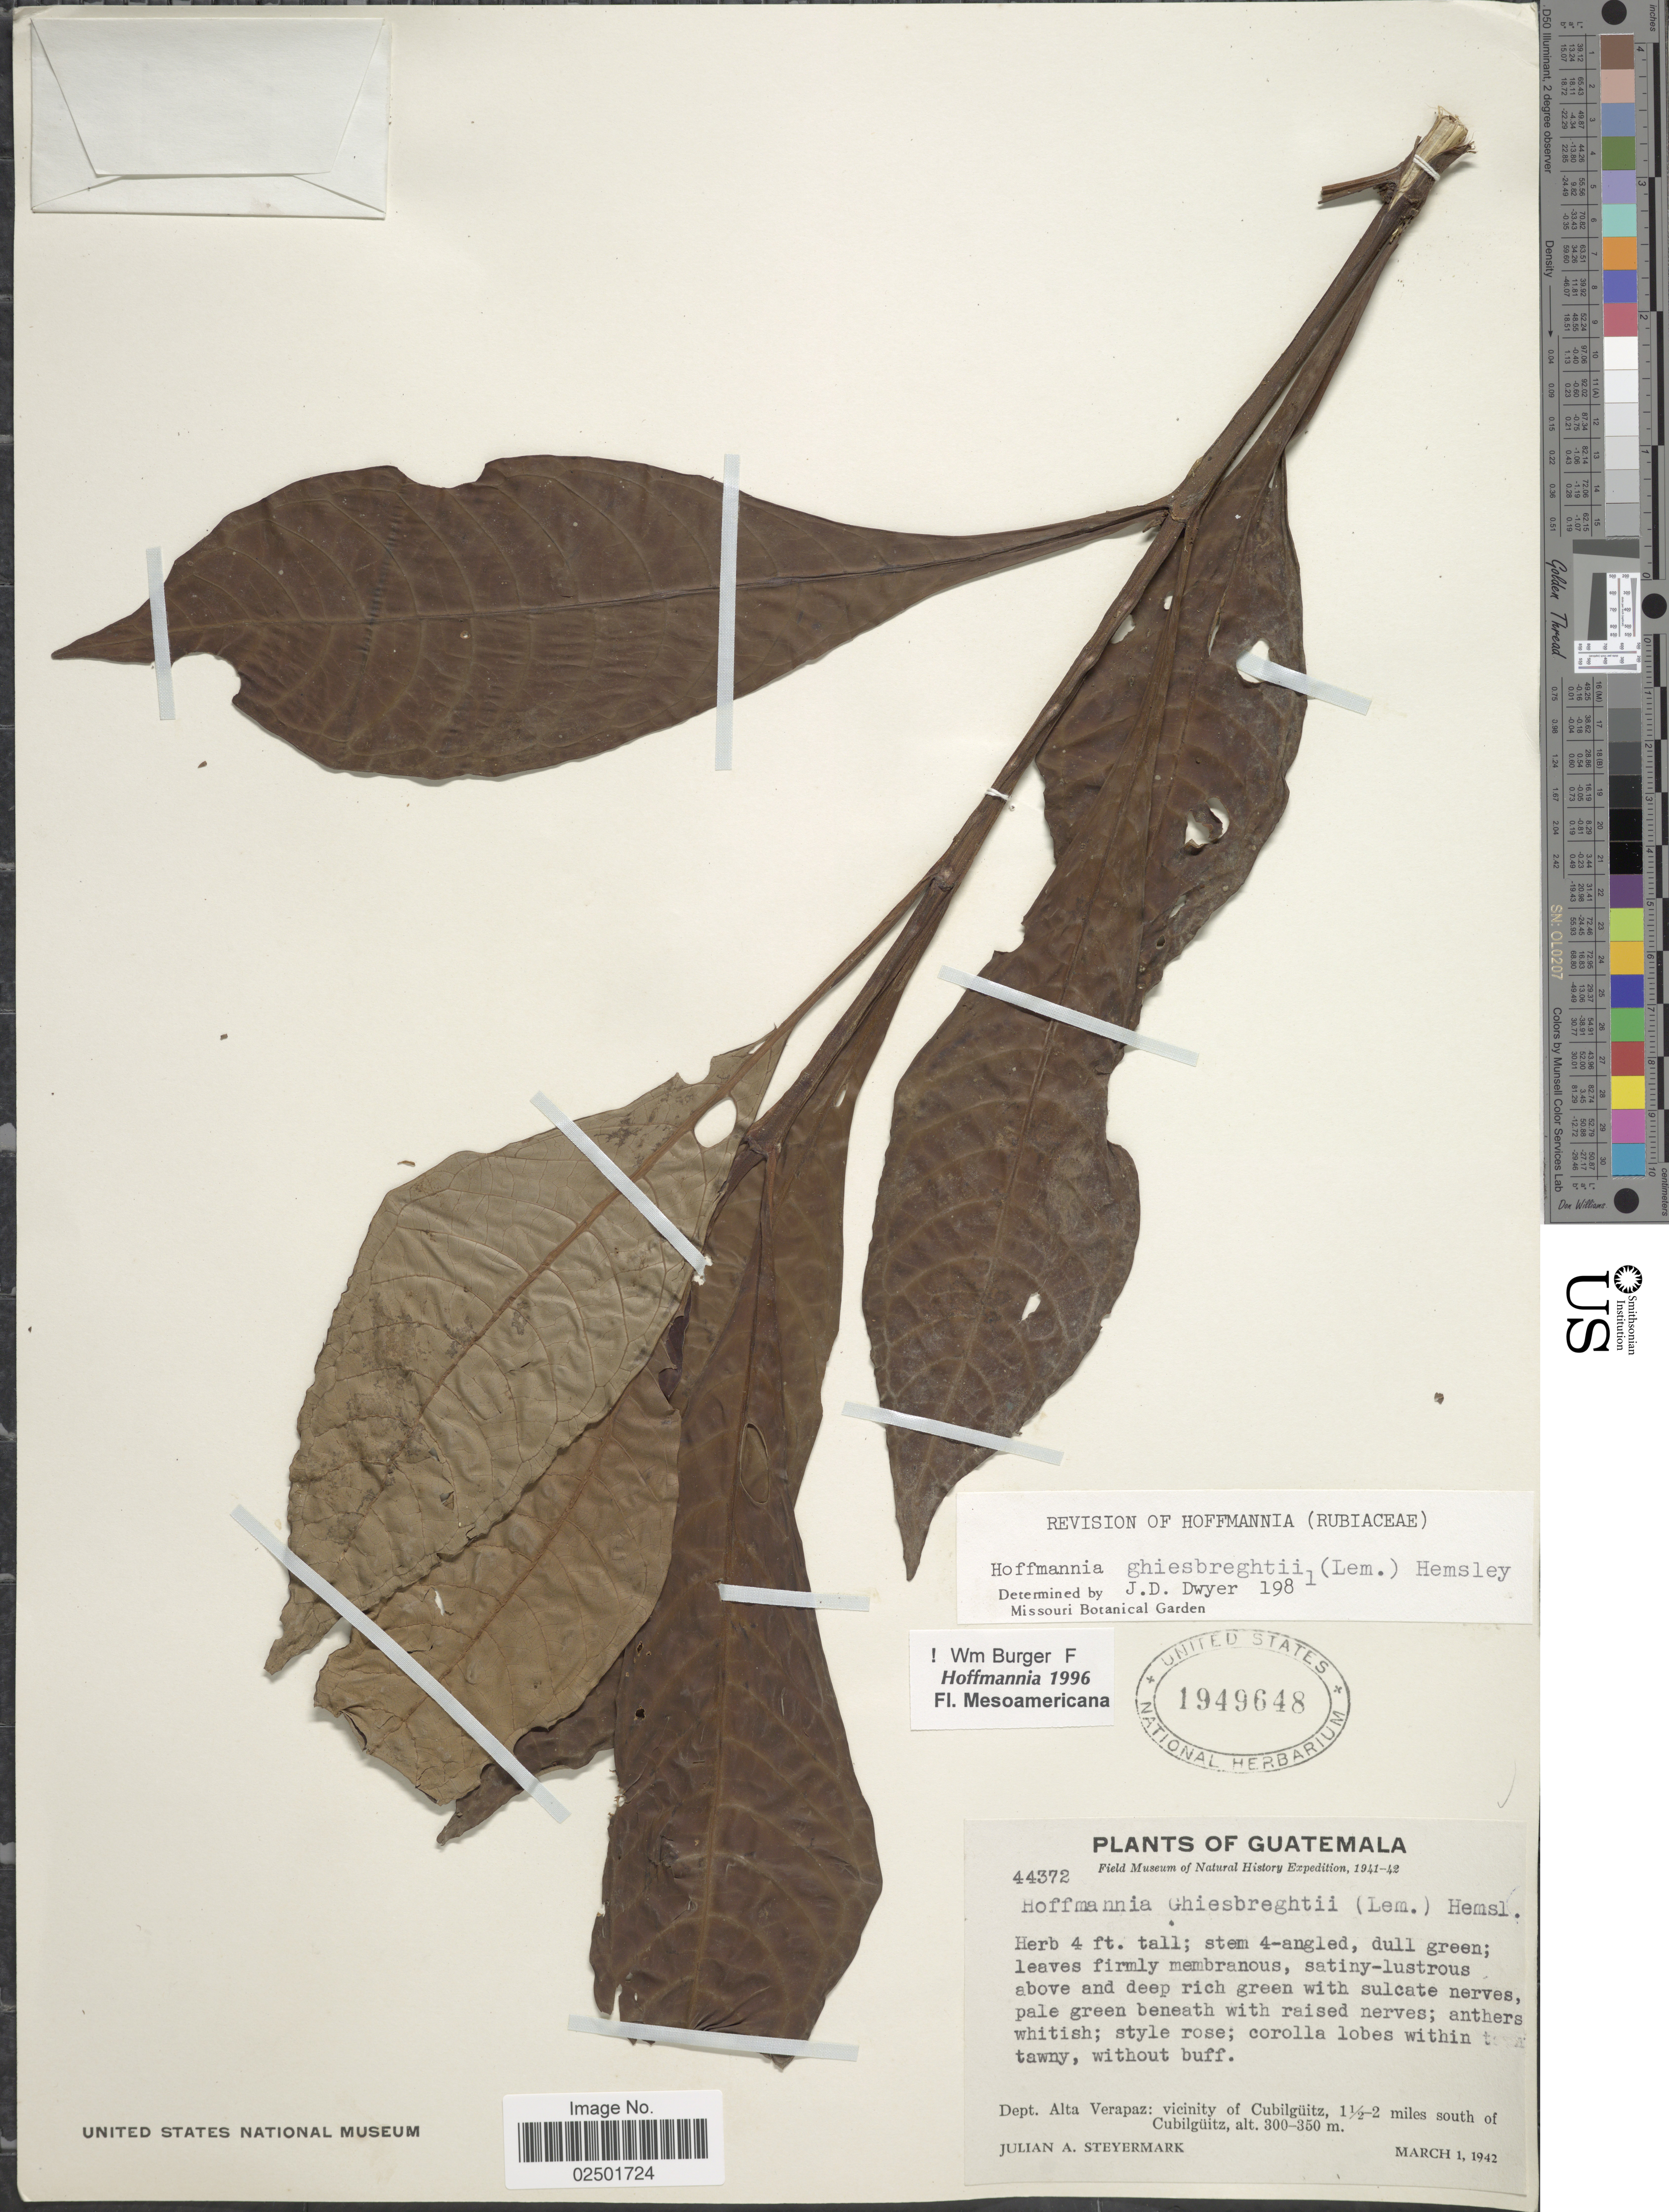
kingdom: Plantae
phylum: Tracheophyta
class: Magnoliopsida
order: Gentianales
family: Rubiaceae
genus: Hoffmannia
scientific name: Hoffmannia ghiesbreghtii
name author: (Lem.) Hemsl.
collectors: J. Steyermark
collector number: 44372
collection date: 1942-03-01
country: Guatemala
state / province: Alta Verapaz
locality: vicinity of Cubilguitz, 1½-2 miles south of Cubilguitz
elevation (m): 300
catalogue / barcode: US 1949648